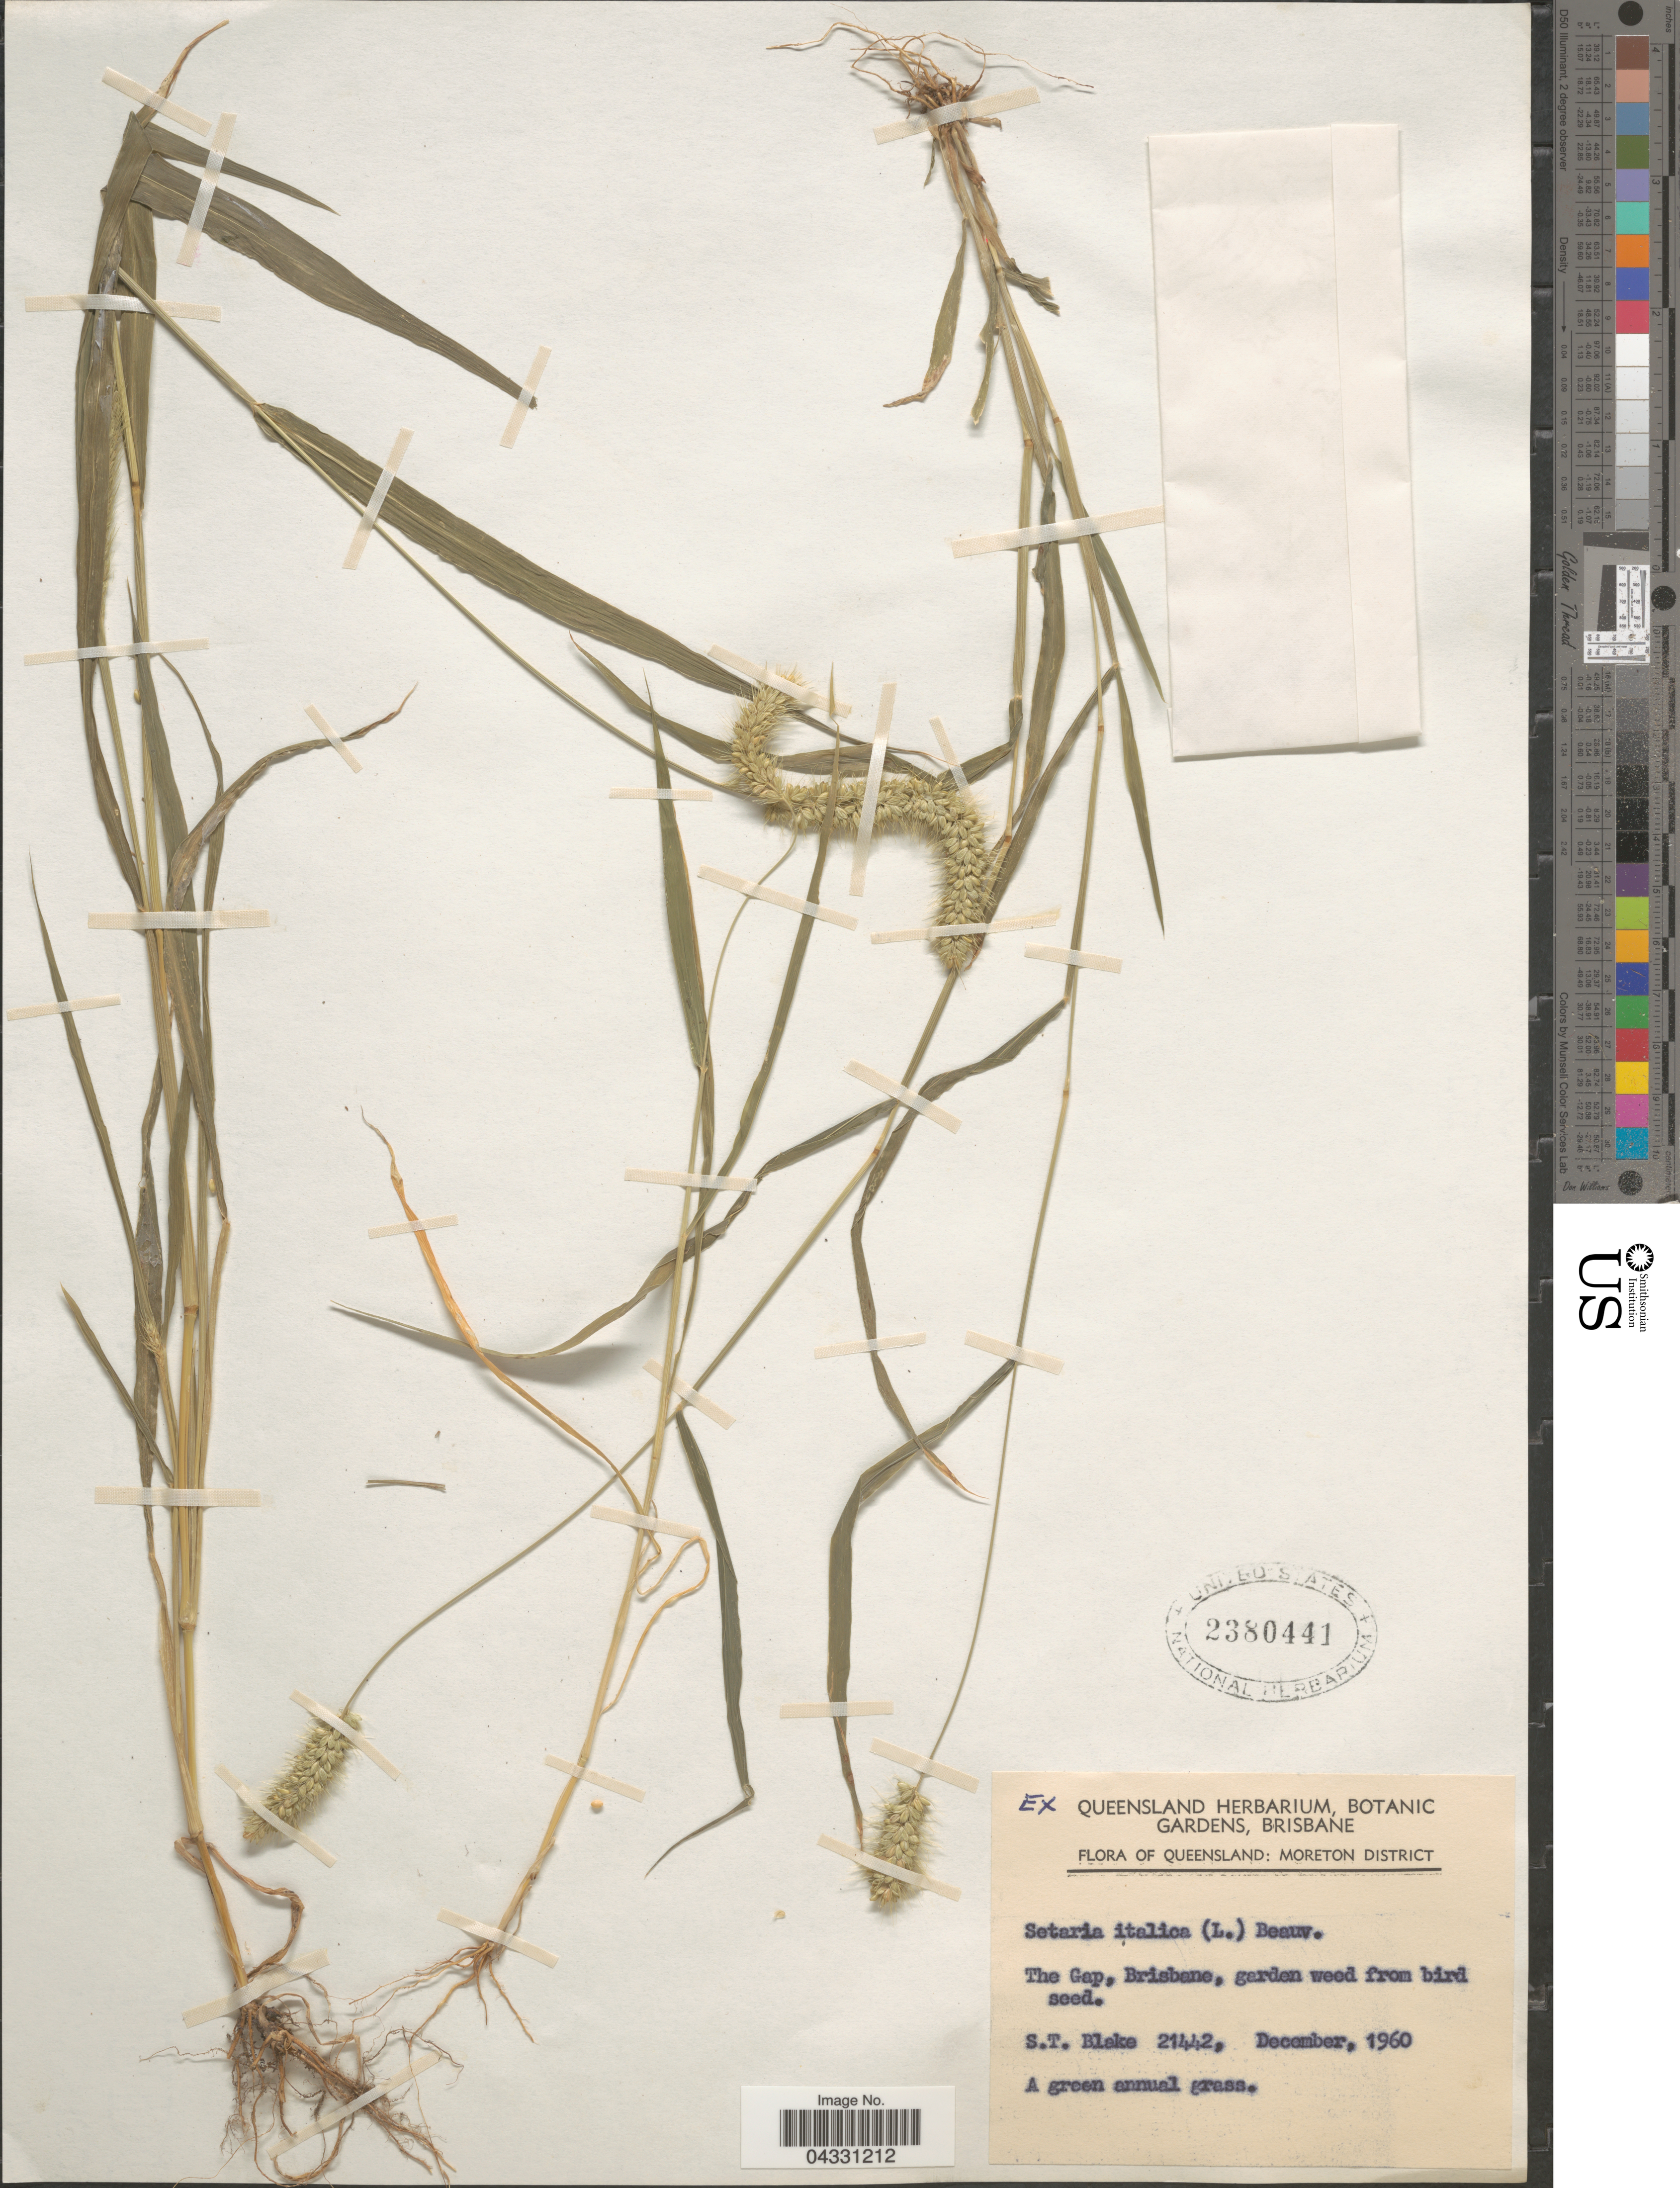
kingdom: Plantae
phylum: Tracheophyta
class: Liliopsida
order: Poales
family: Poaceae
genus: Setaria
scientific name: Setaria italica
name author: (L.) P. Beauv.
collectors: S. T. Blake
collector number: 21442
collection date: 1960-12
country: Australia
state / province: Queensland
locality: Moreton District. The Gap, Brisbane.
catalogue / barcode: US 2380441